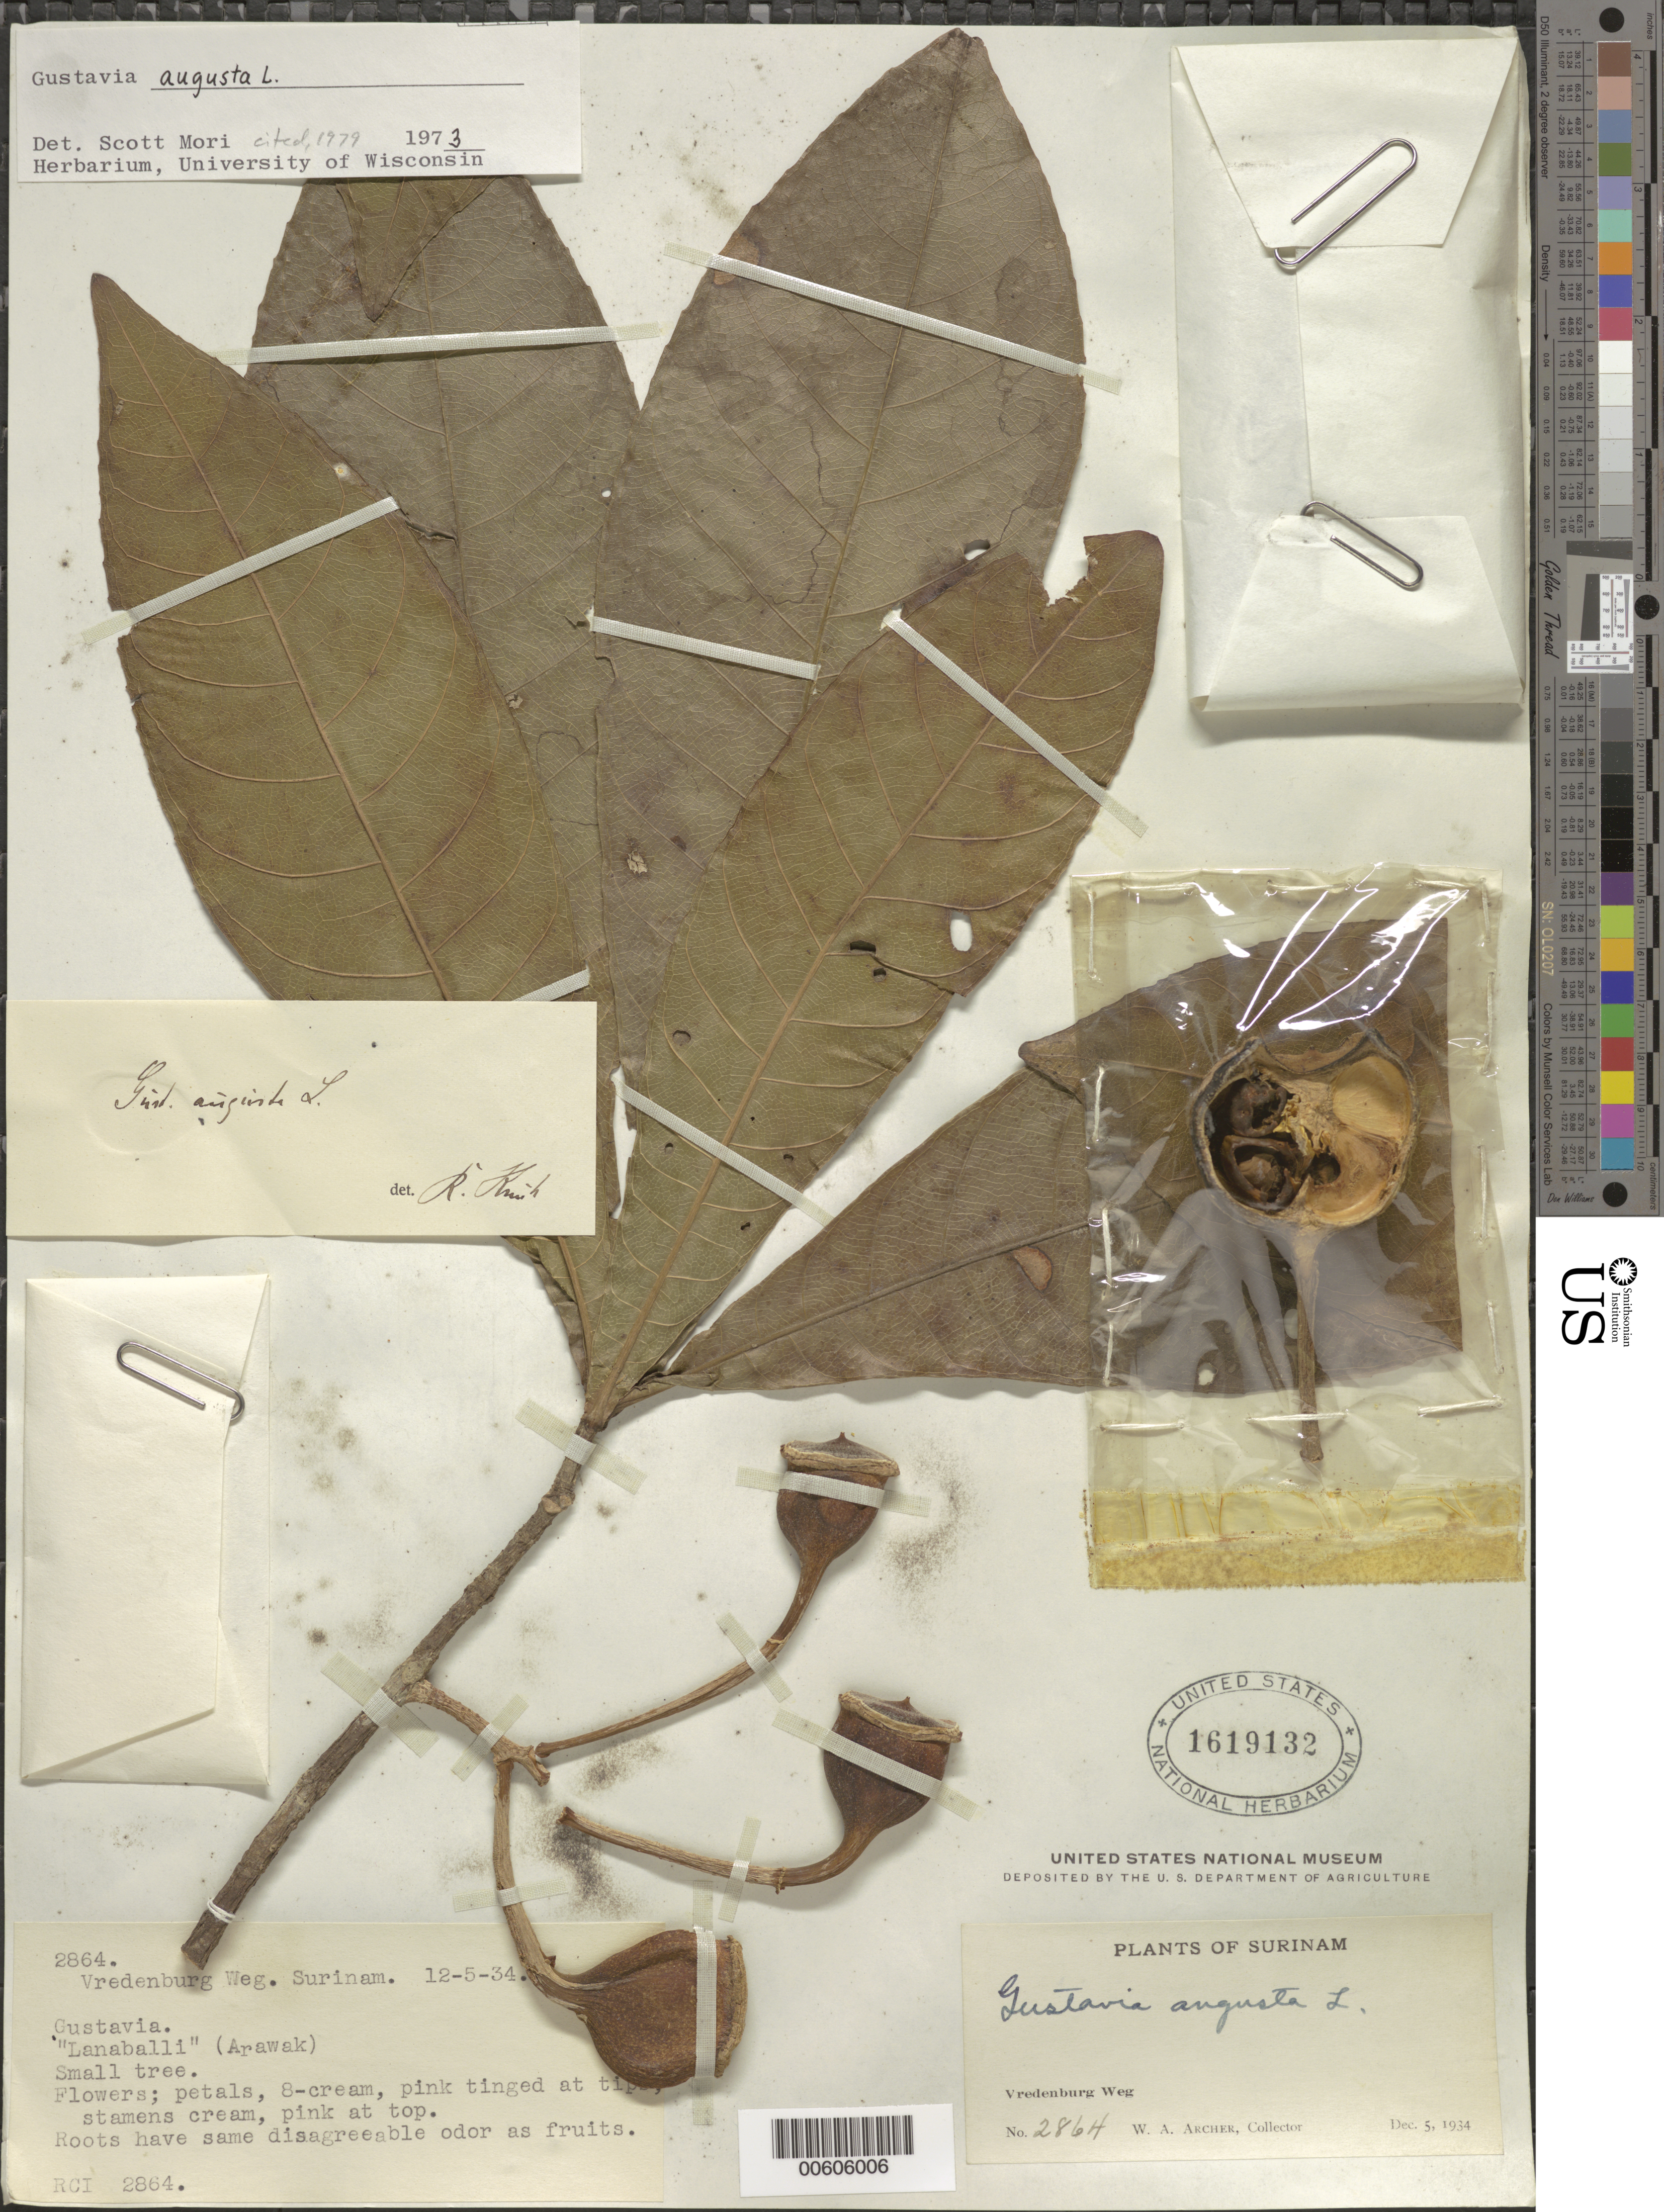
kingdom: Plantae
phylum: Tracheophyta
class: Magnoliopsida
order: Ericales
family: Lecythidaceae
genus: Gustavia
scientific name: Gustavia augusta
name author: L.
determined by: Mori, Scott A.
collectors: W. A. Archer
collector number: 2864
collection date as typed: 5-Dec-34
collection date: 1934-12-05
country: Suriname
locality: Vredenburg Weg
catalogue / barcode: US 1619132